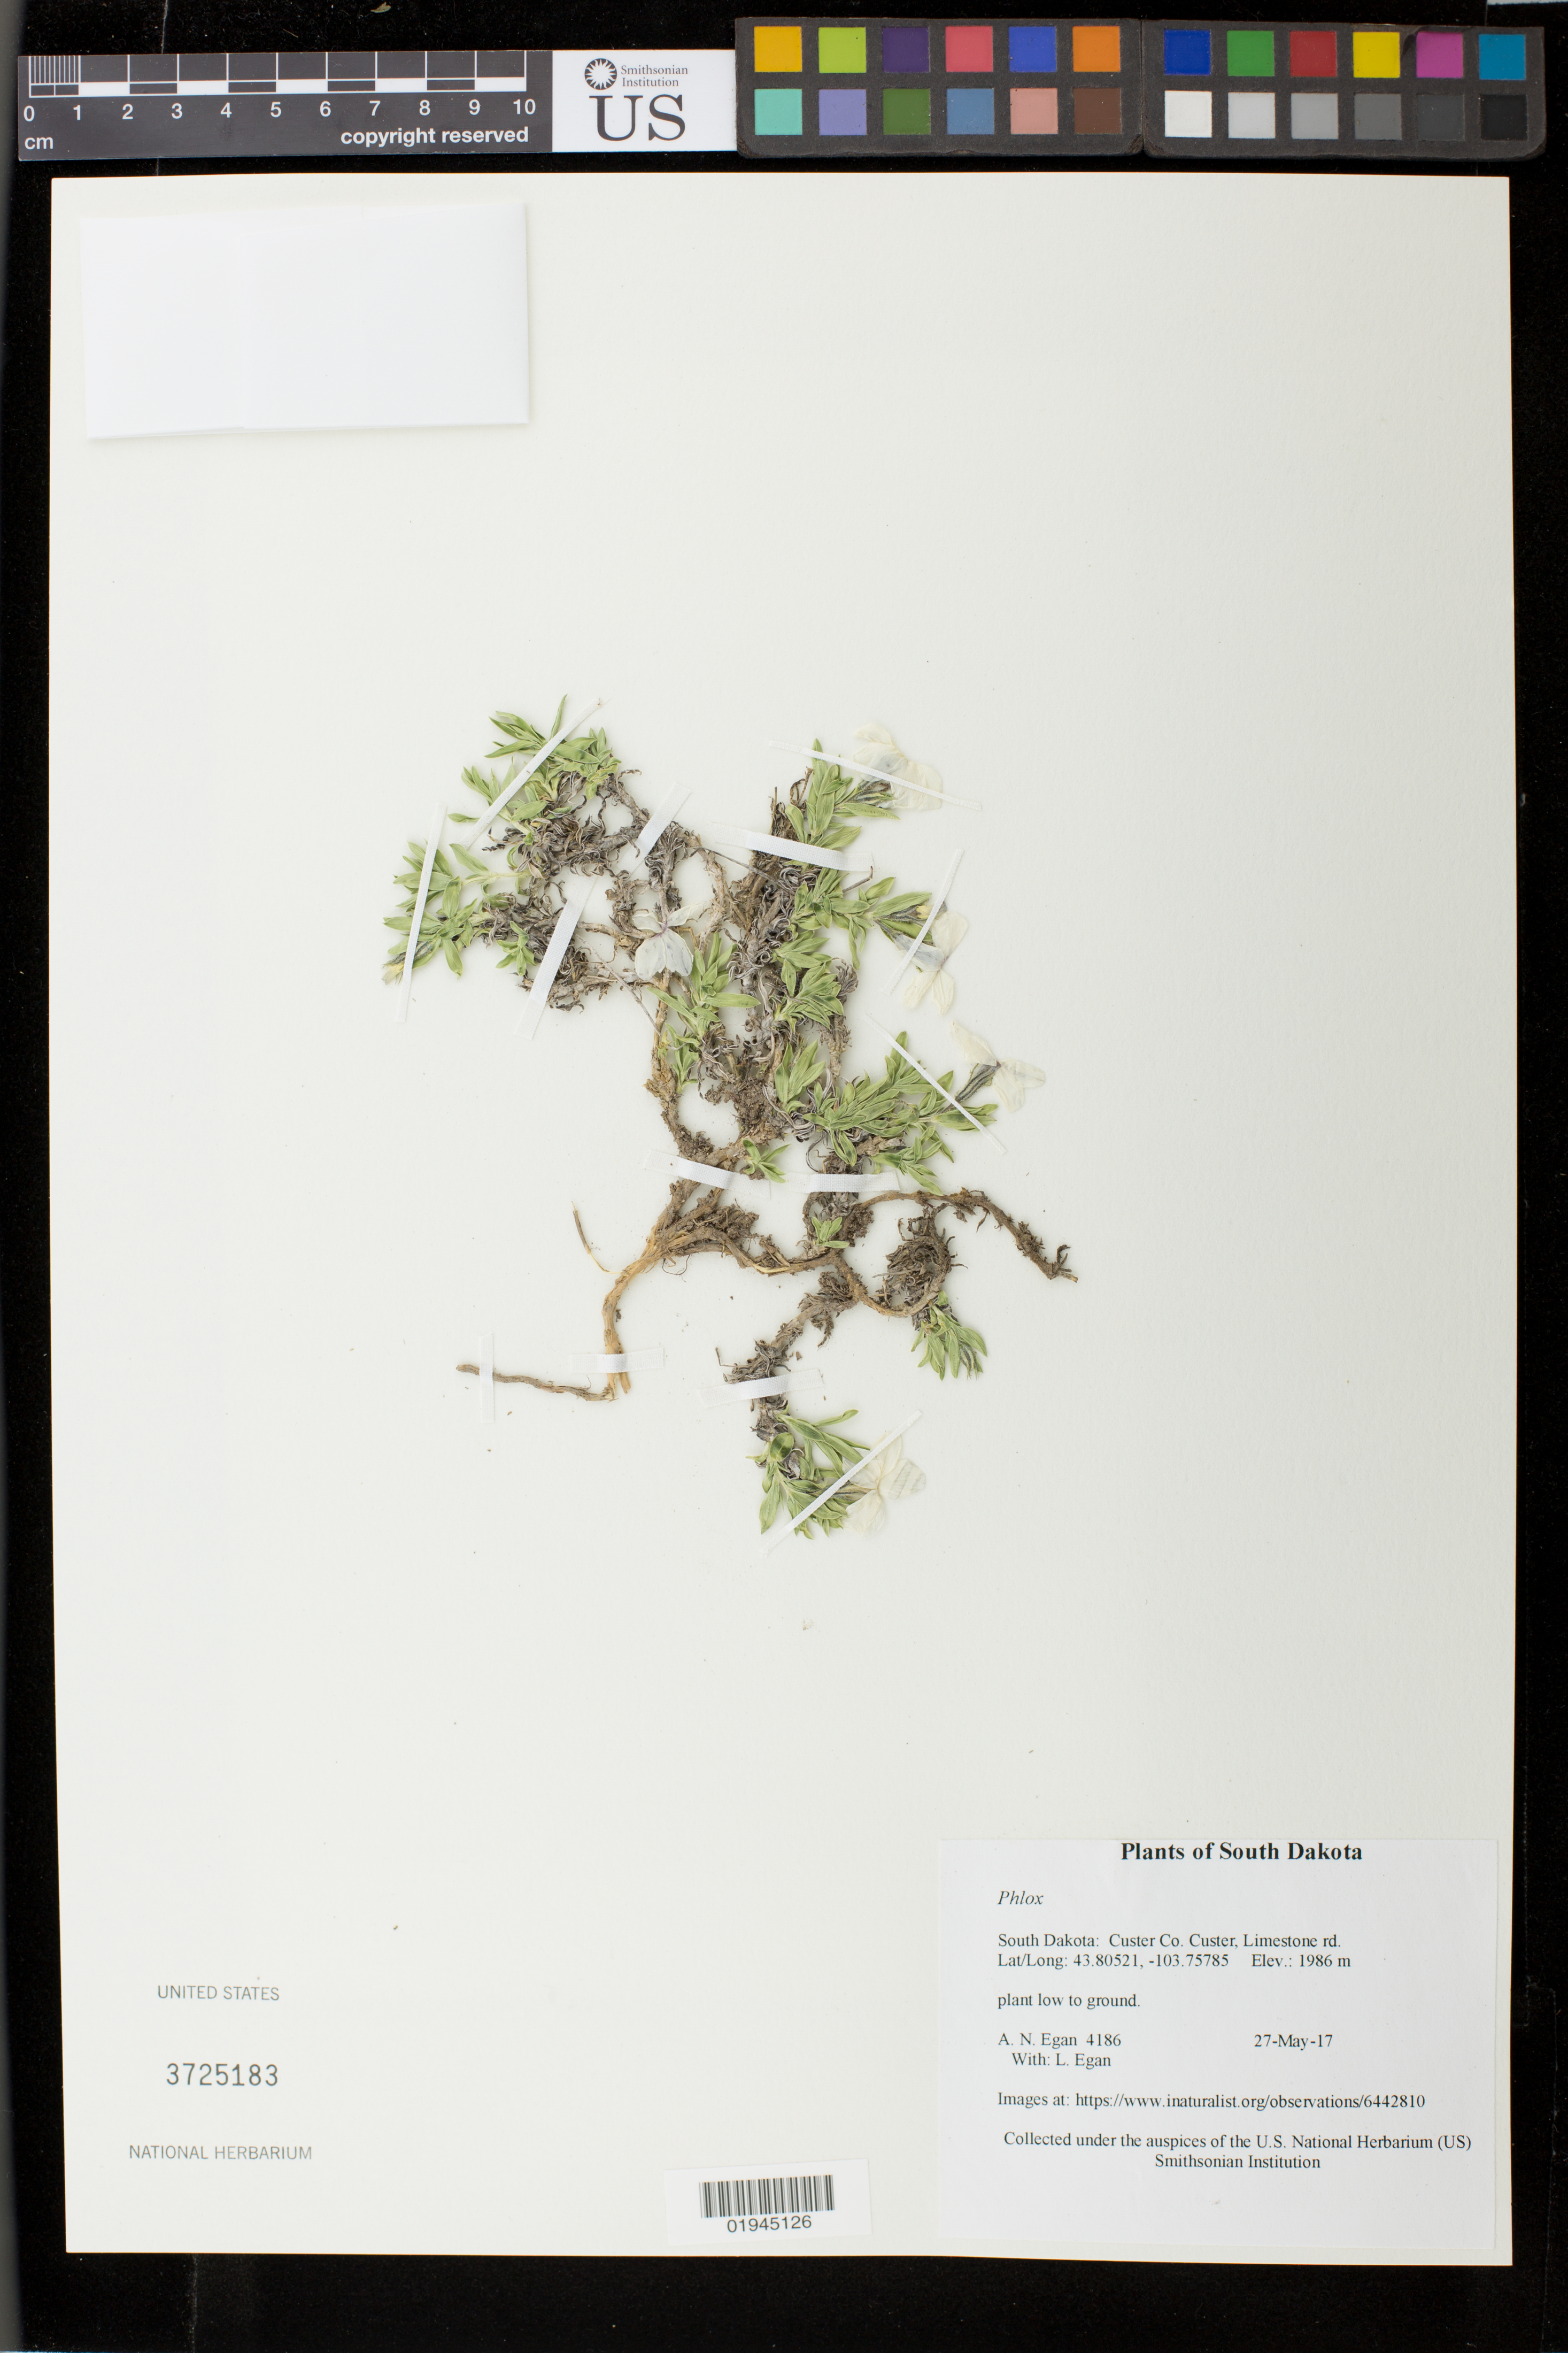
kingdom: Plantae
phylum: Tracheophyta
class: Magnoliopsida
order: Ericales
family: Polemoniaceae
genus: Phlox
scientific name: Phlox alyssifolia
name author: Greene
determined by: Mayfield, M. H.; Ferguson, C. J.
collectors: A. N. Egan & L. Egan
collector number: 4186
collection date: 2017-05-27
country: United States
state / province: South Dakota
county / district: Custer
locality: Custer, Limestone rd.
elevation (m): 1986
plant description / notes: https://www.inaturalist.org/observations/6442810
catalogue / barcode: US 3725183